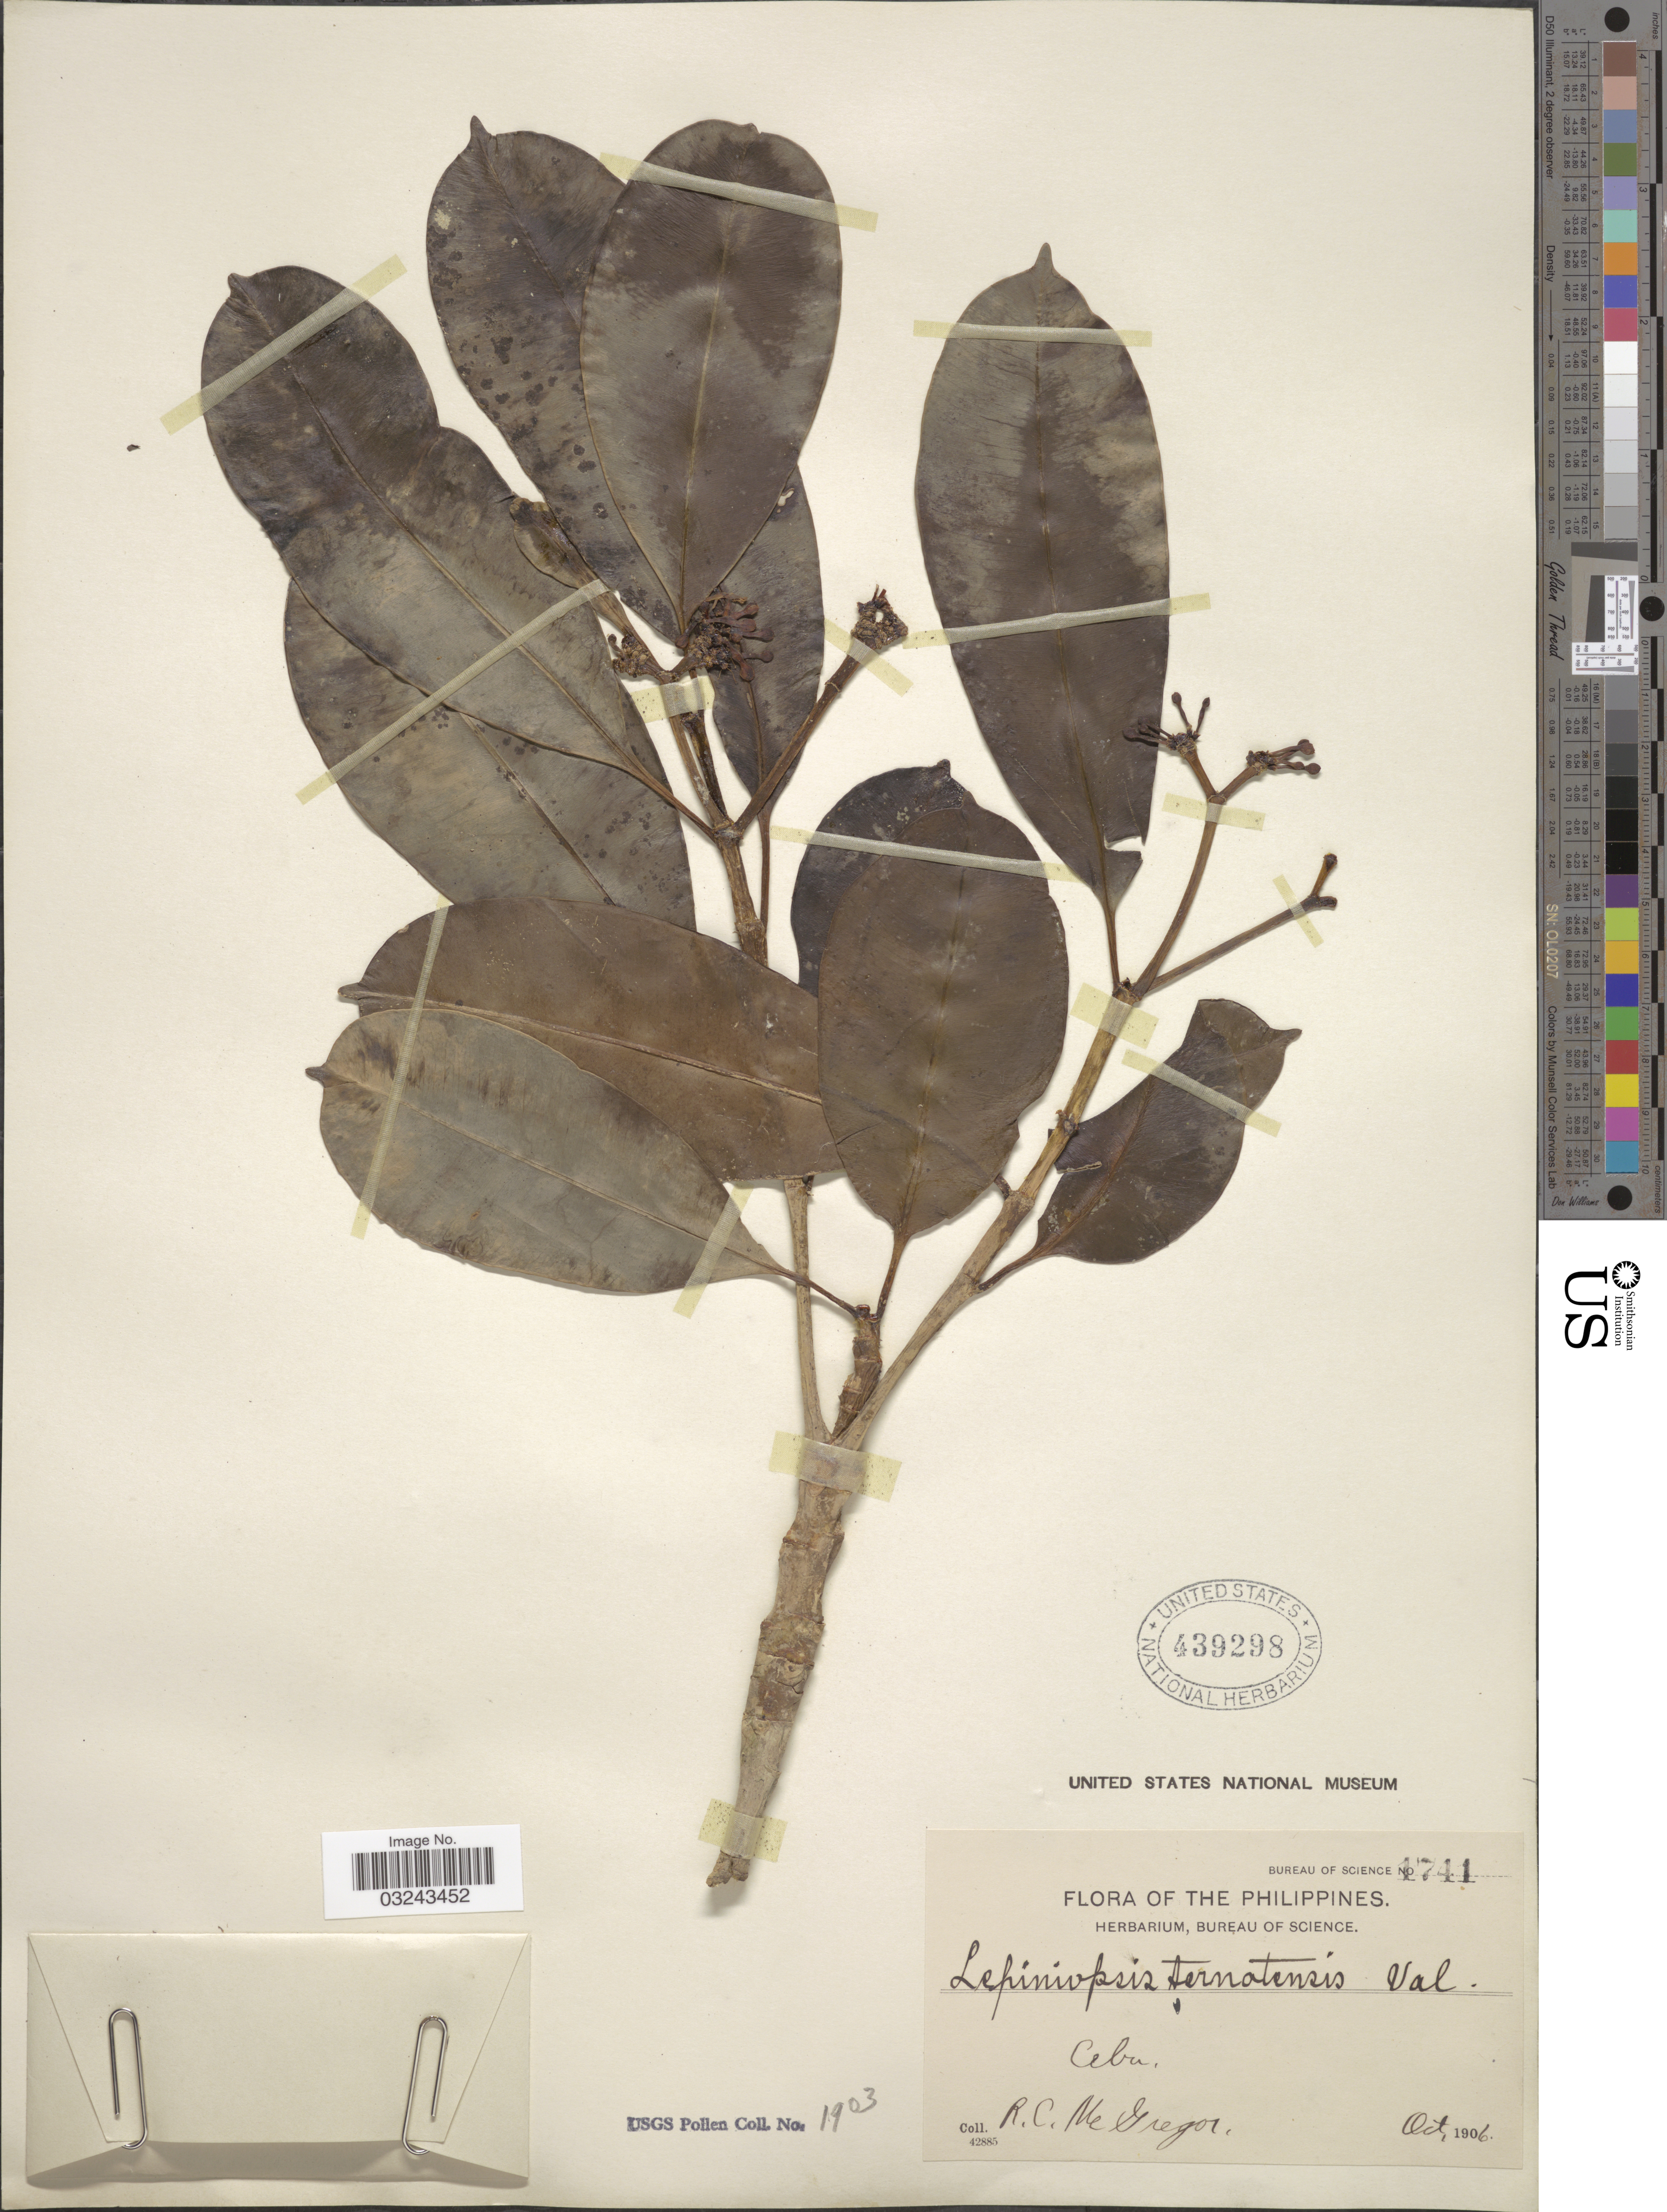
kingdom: Plantae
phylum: Tracheophyta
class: Magnoliopsida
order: Gentianales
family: Apocynaceae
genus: Lepiniopsis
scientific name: Lepiniopsis ternatensis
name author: Valeton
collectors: R. C. McGregor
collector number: Bureau of Science 1741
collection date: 1906-10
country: Philippines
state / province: Central Visayas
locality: Cebu.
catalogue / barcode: US 439298